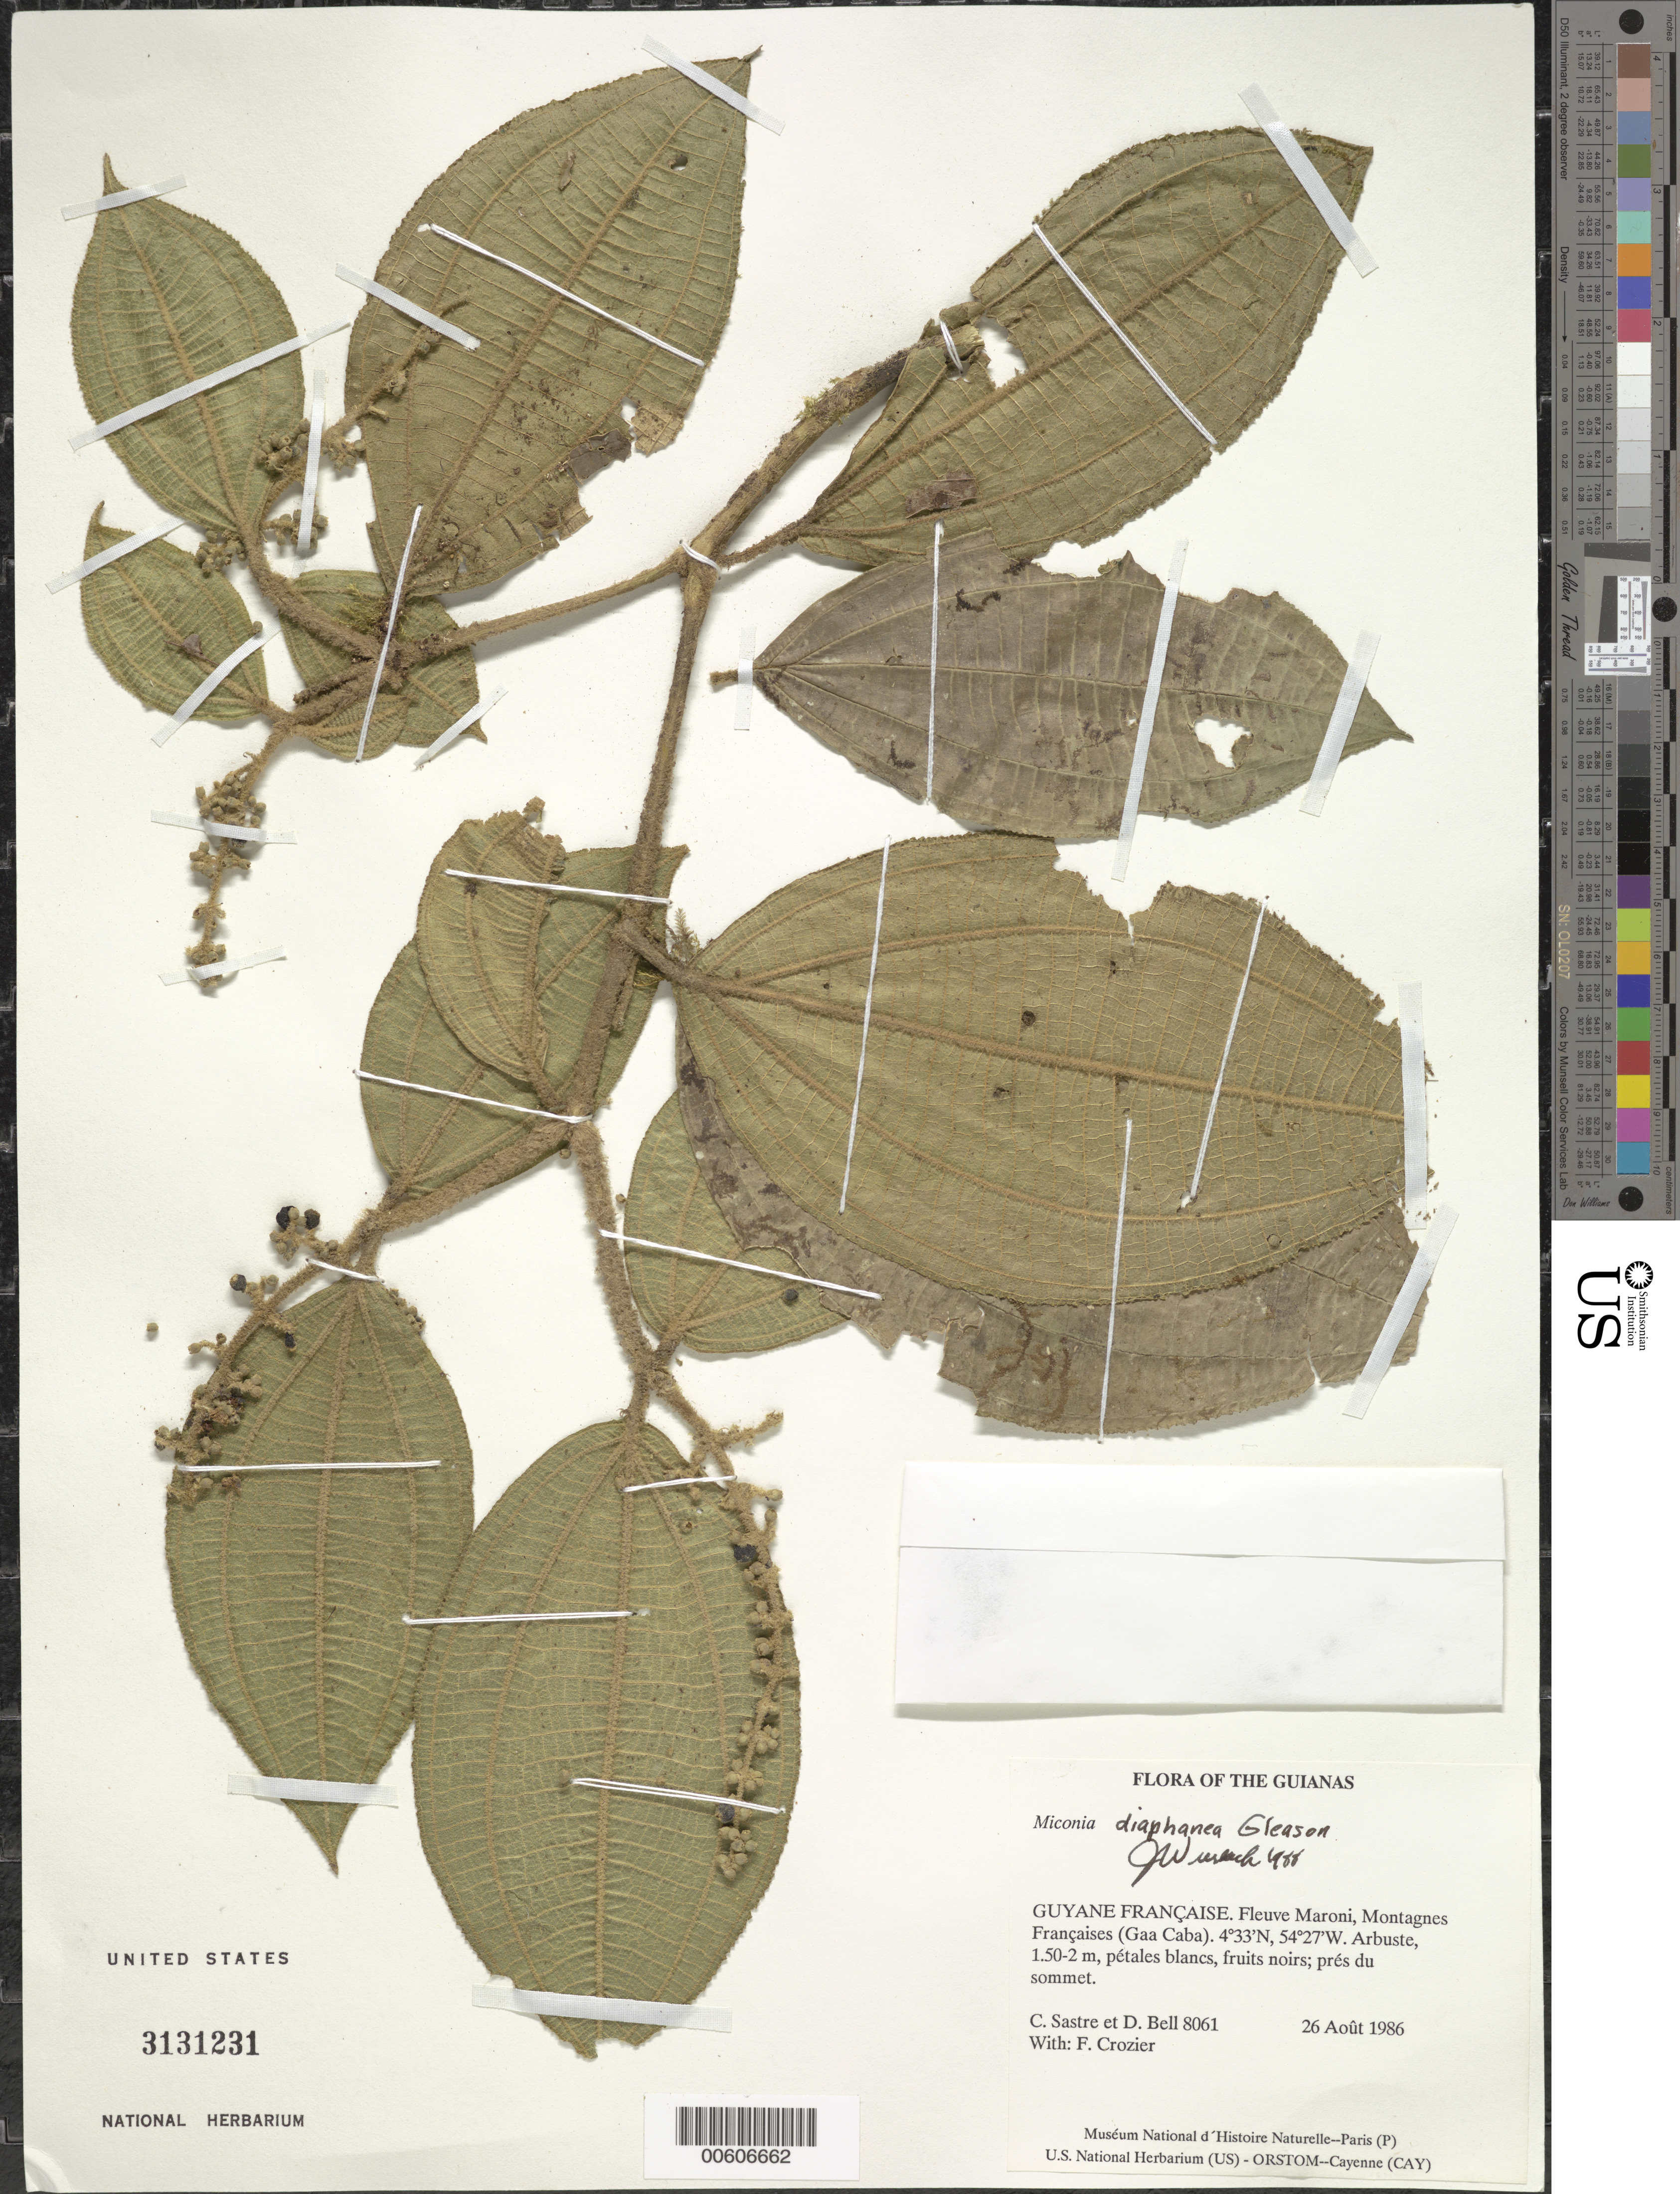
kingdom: Plantae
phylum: Tracheophyta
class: Magnoliopsida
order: Myrtales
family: Melastomataceae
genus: Miconia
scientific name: Miconia diaphanea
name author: Gleason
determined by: Wurdack, John J., (US), US (UNITED STATES)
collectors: C. H. L. Sastre, D. A. Bell & F. Crozier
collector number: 8061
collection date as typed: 26 August 1986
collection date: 1986-08-26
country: French Guiana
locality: Fleuve Maroni, Montagnes Françaises (Gaa Caba)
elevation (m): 400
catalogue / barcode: US 3131231